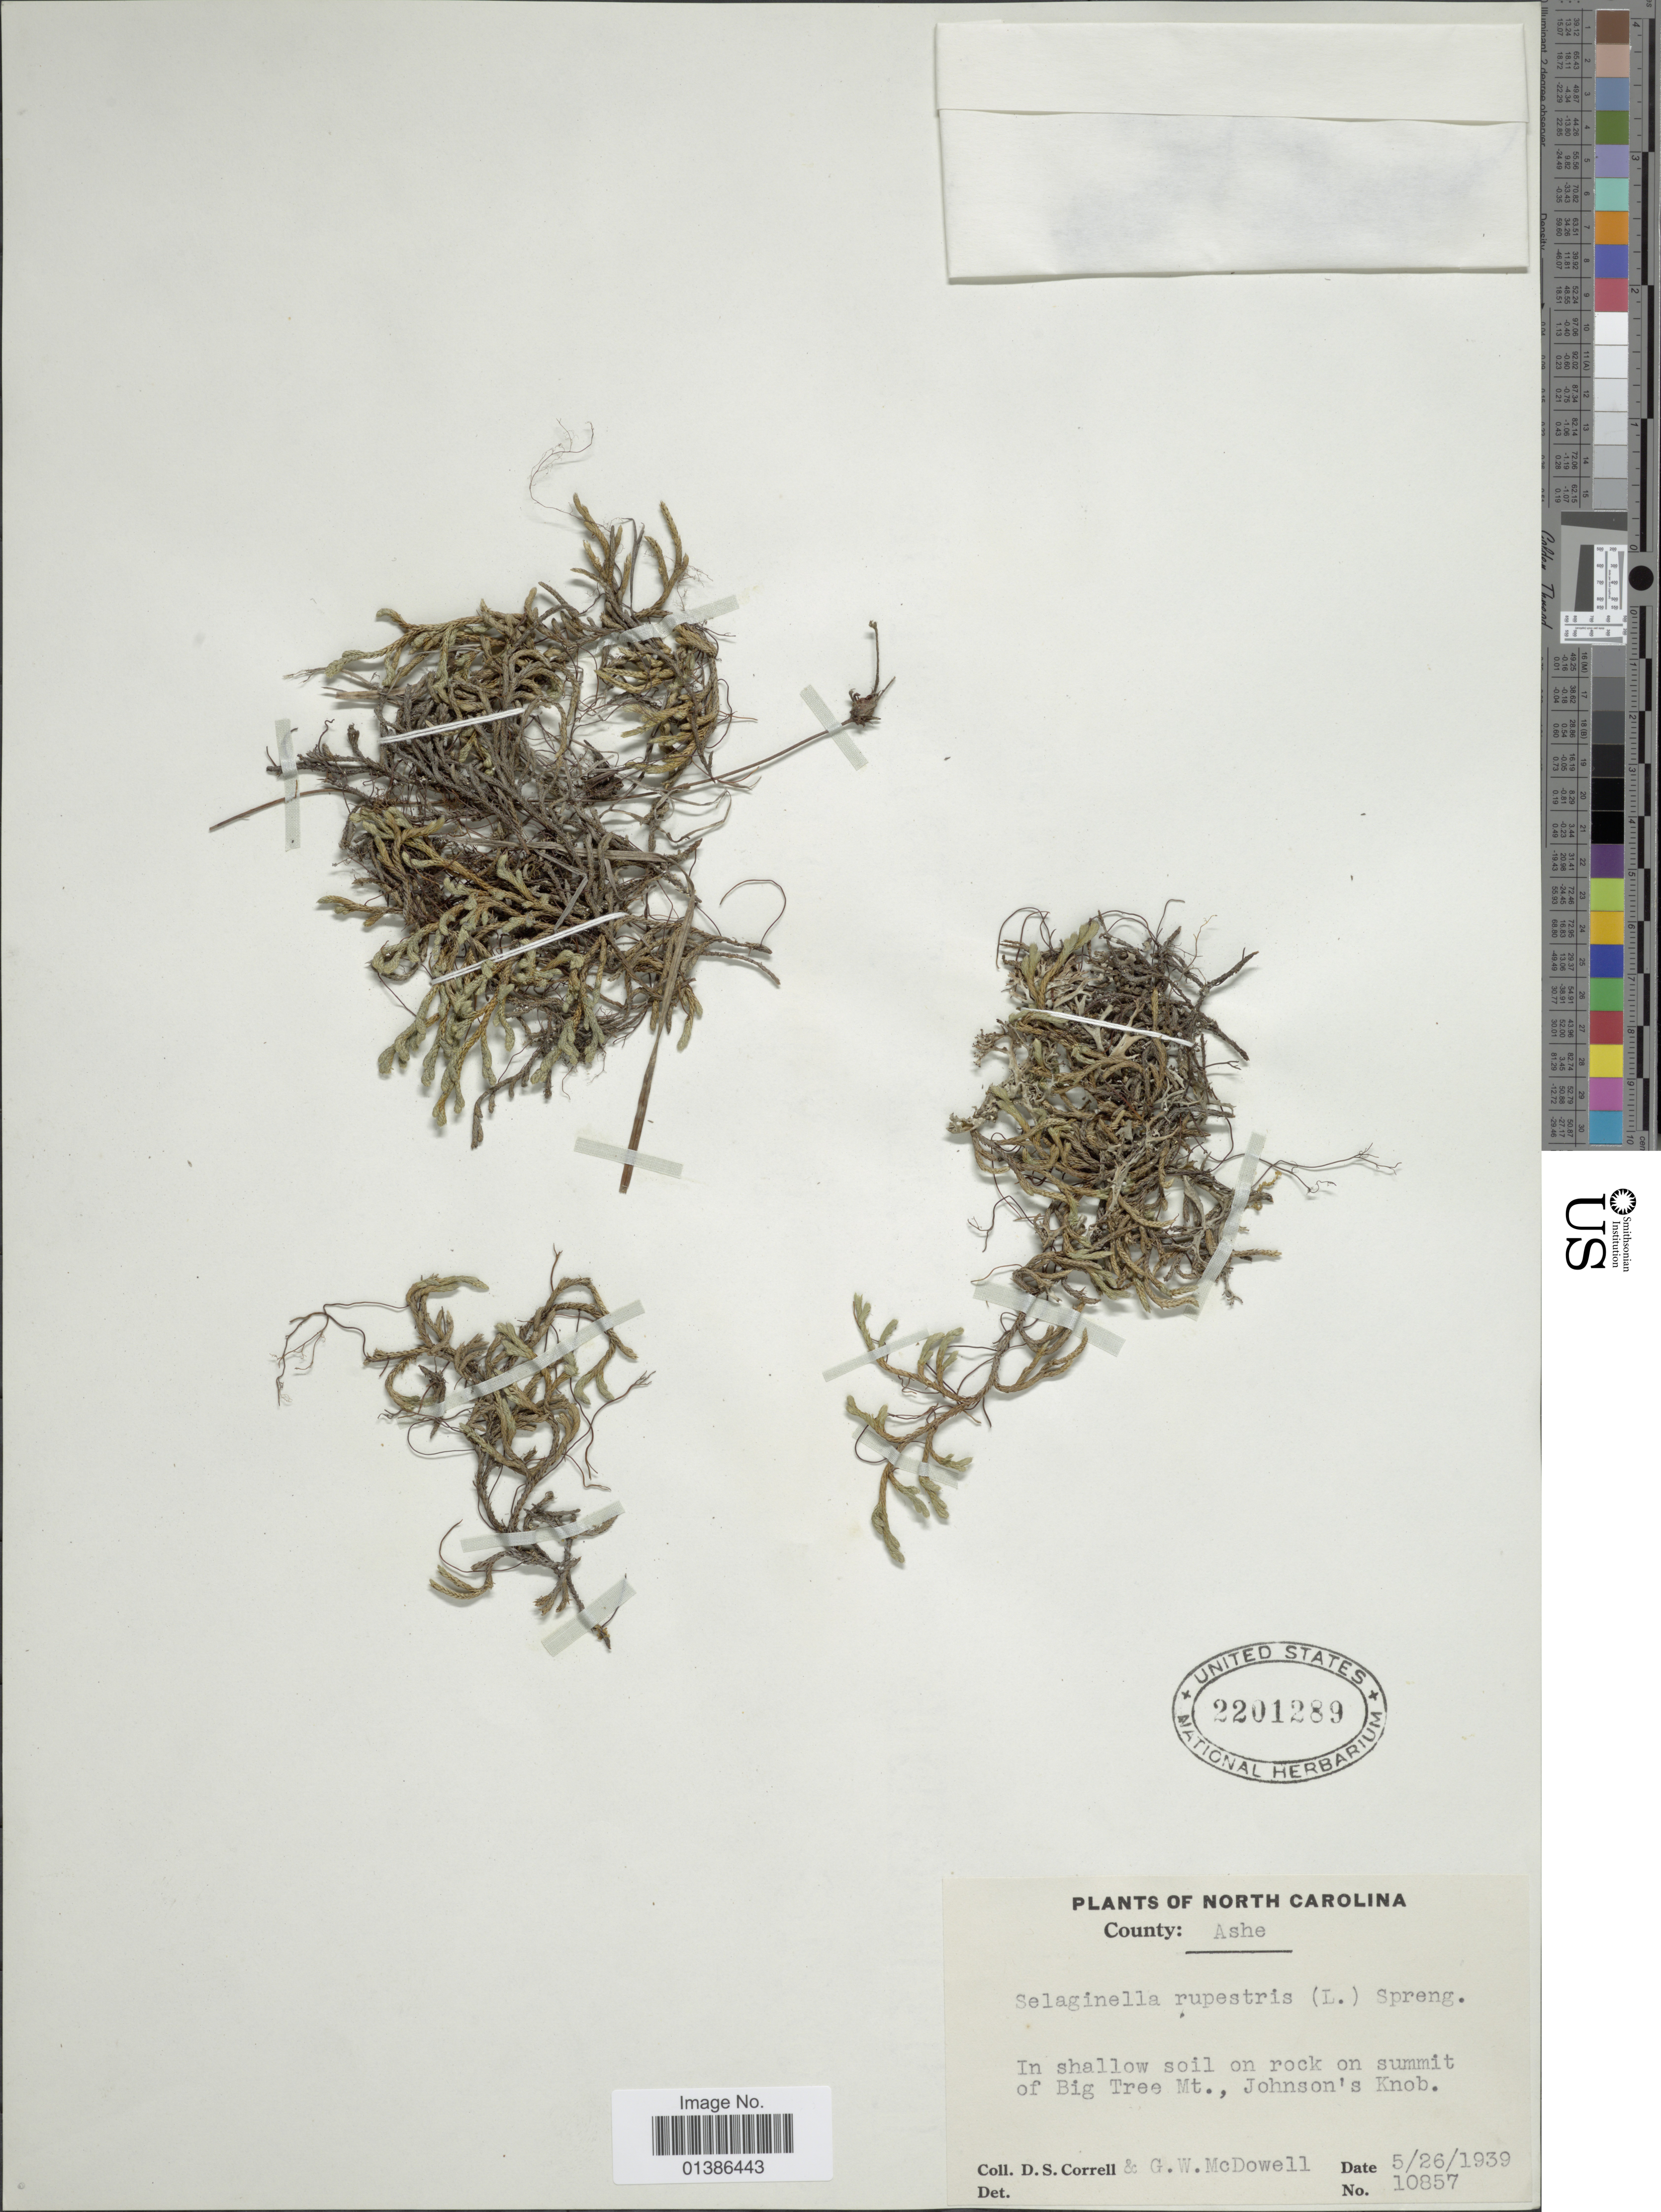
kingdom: Plantae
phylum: Tracheophyta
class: Lycopodiopsida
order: Selaginellales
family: Selaginellaceae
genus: Selaginella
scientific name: Selaginella rupestris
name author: (L.) Spring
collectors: D. S. Correll & G. McDowell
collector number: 10857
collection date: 1939-05-26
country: United States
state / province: North Carolina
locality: County: Ashe. In shallow soil on rock on summit of Big Tree Mt., Johnson's Knob.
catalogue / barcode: US 2201289